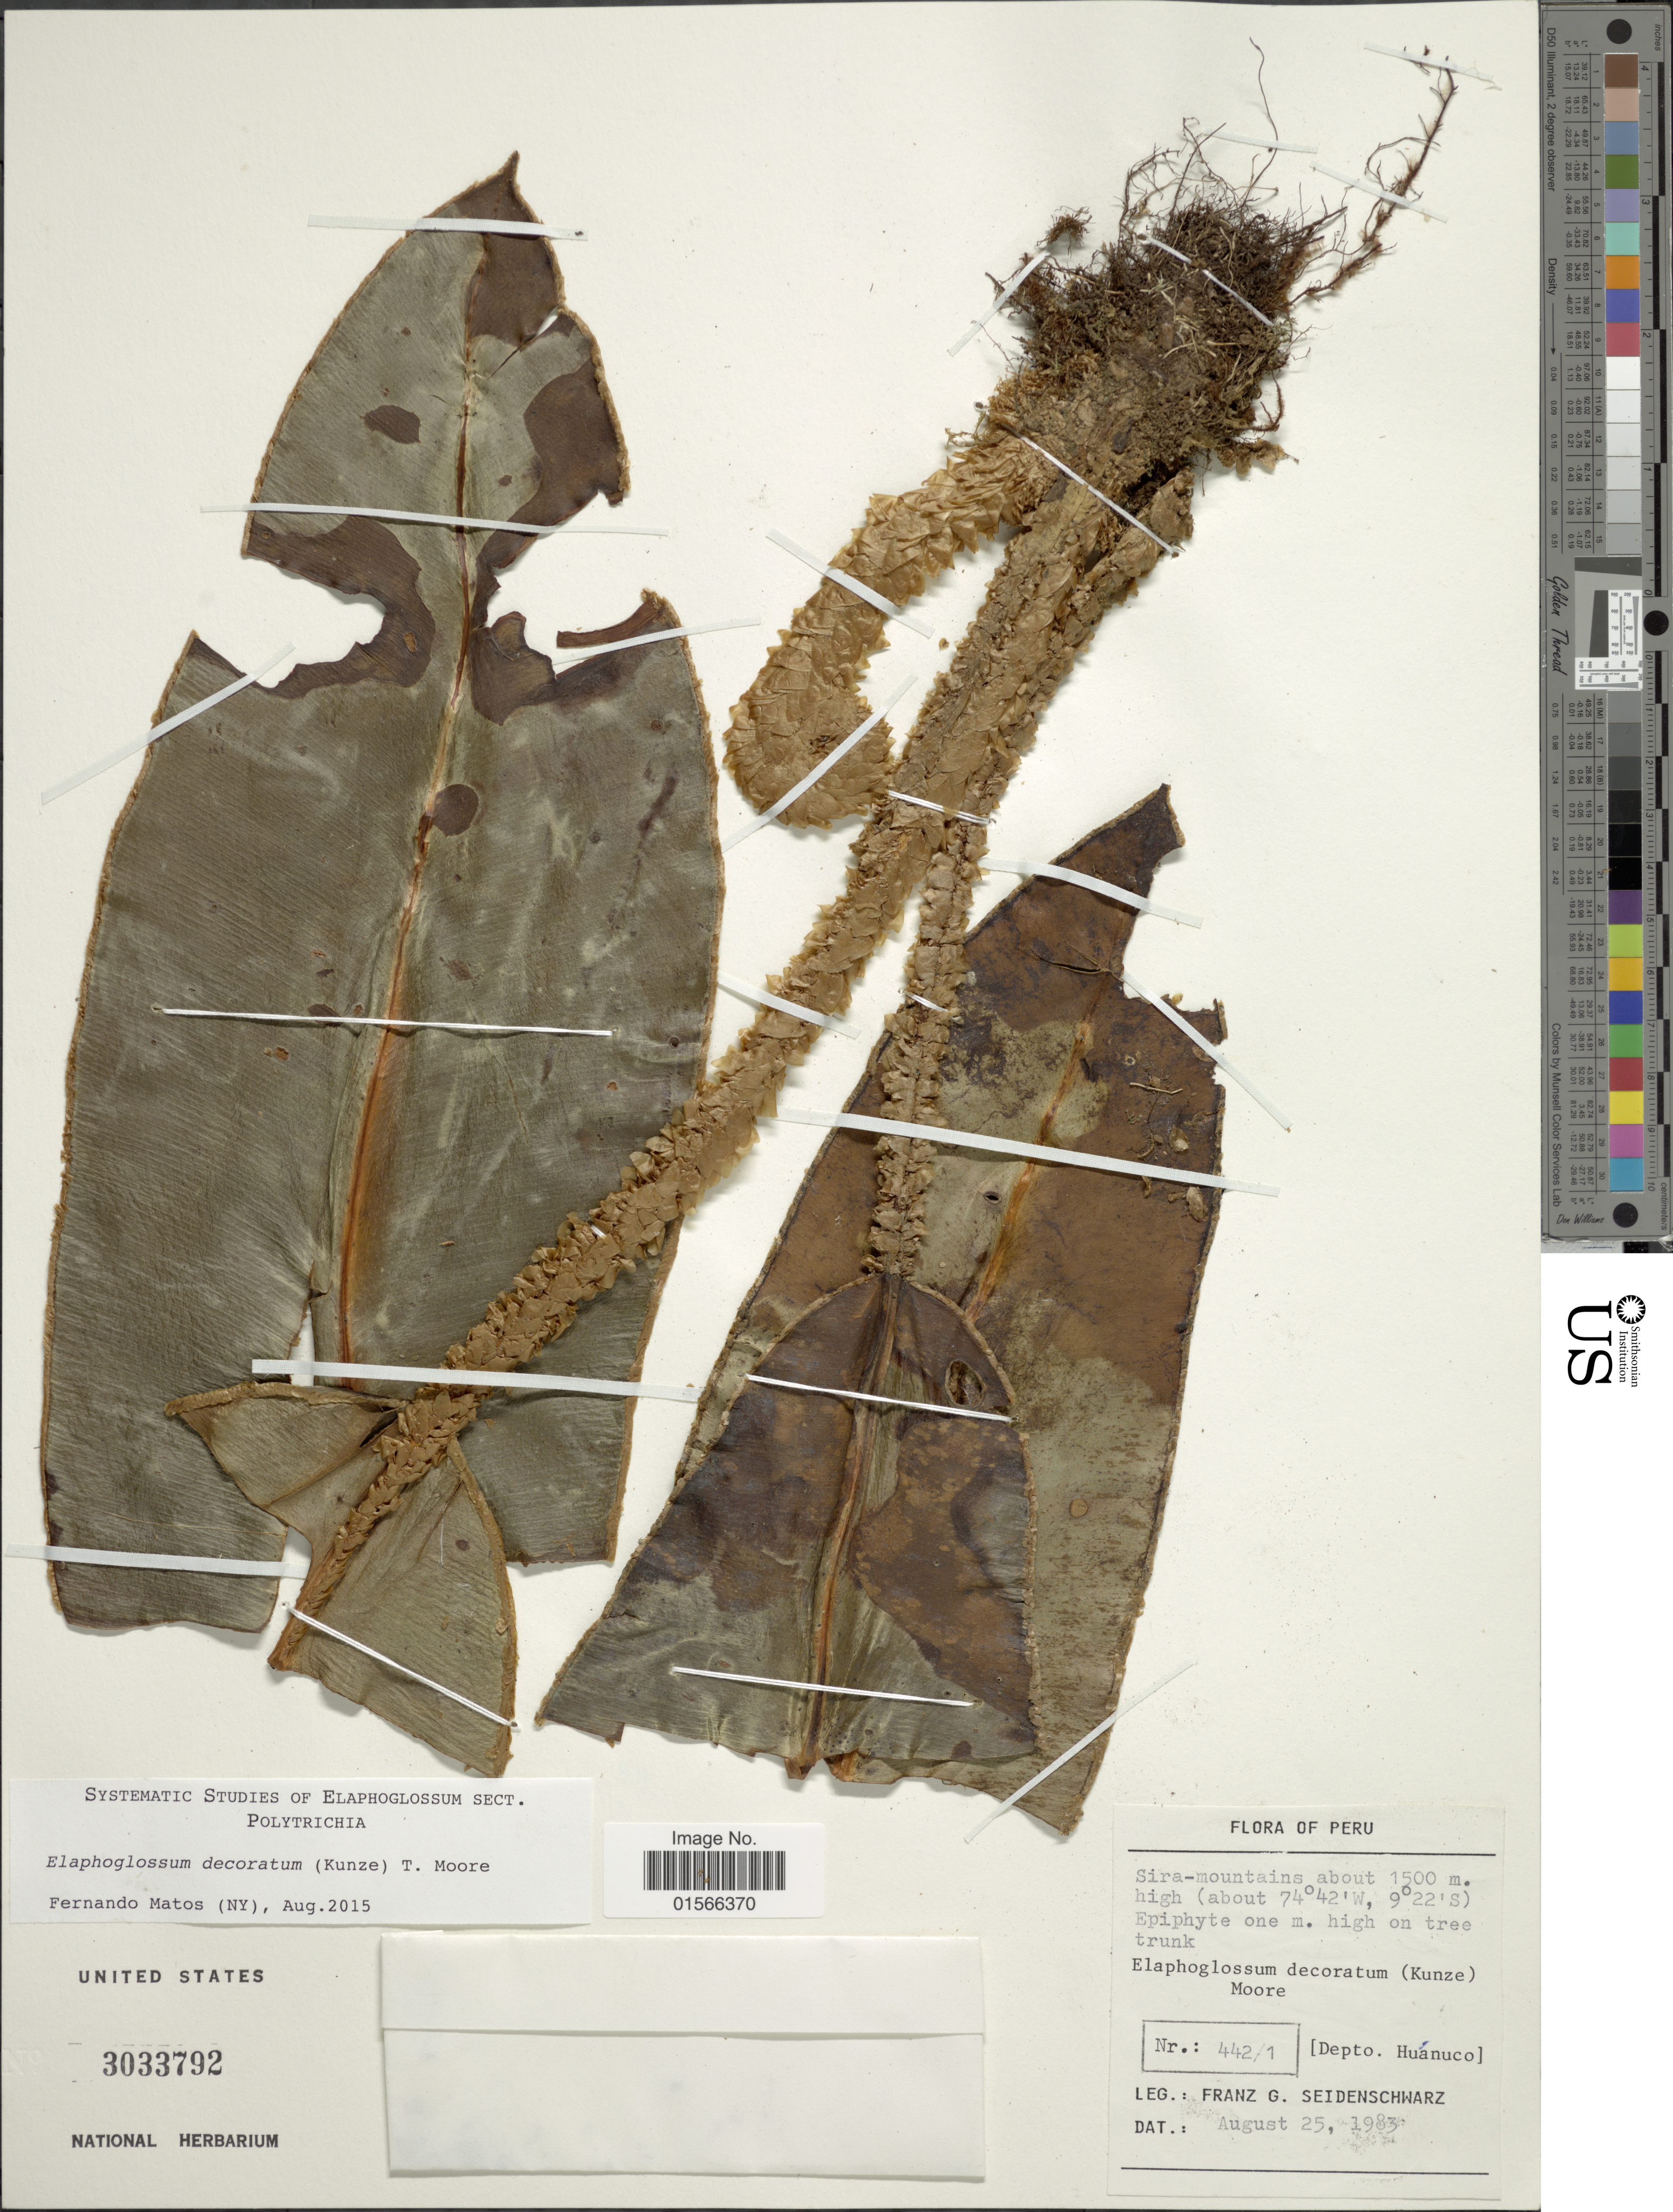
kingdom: Plantae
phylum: Tracheophyta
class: Polypodiopsida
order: Polypodiales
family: Dryopteridaceae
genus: Elaphoglossum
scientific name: Elaphoglossum decoratum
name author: (Kunze) T. Moore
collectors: F. Seidenschwarz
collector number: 442/1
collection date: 1983-08-25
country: Peru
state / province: Huánuco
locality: Sira-mountains [Depto Huánuco]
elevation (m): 1500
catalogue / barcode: US 3033792